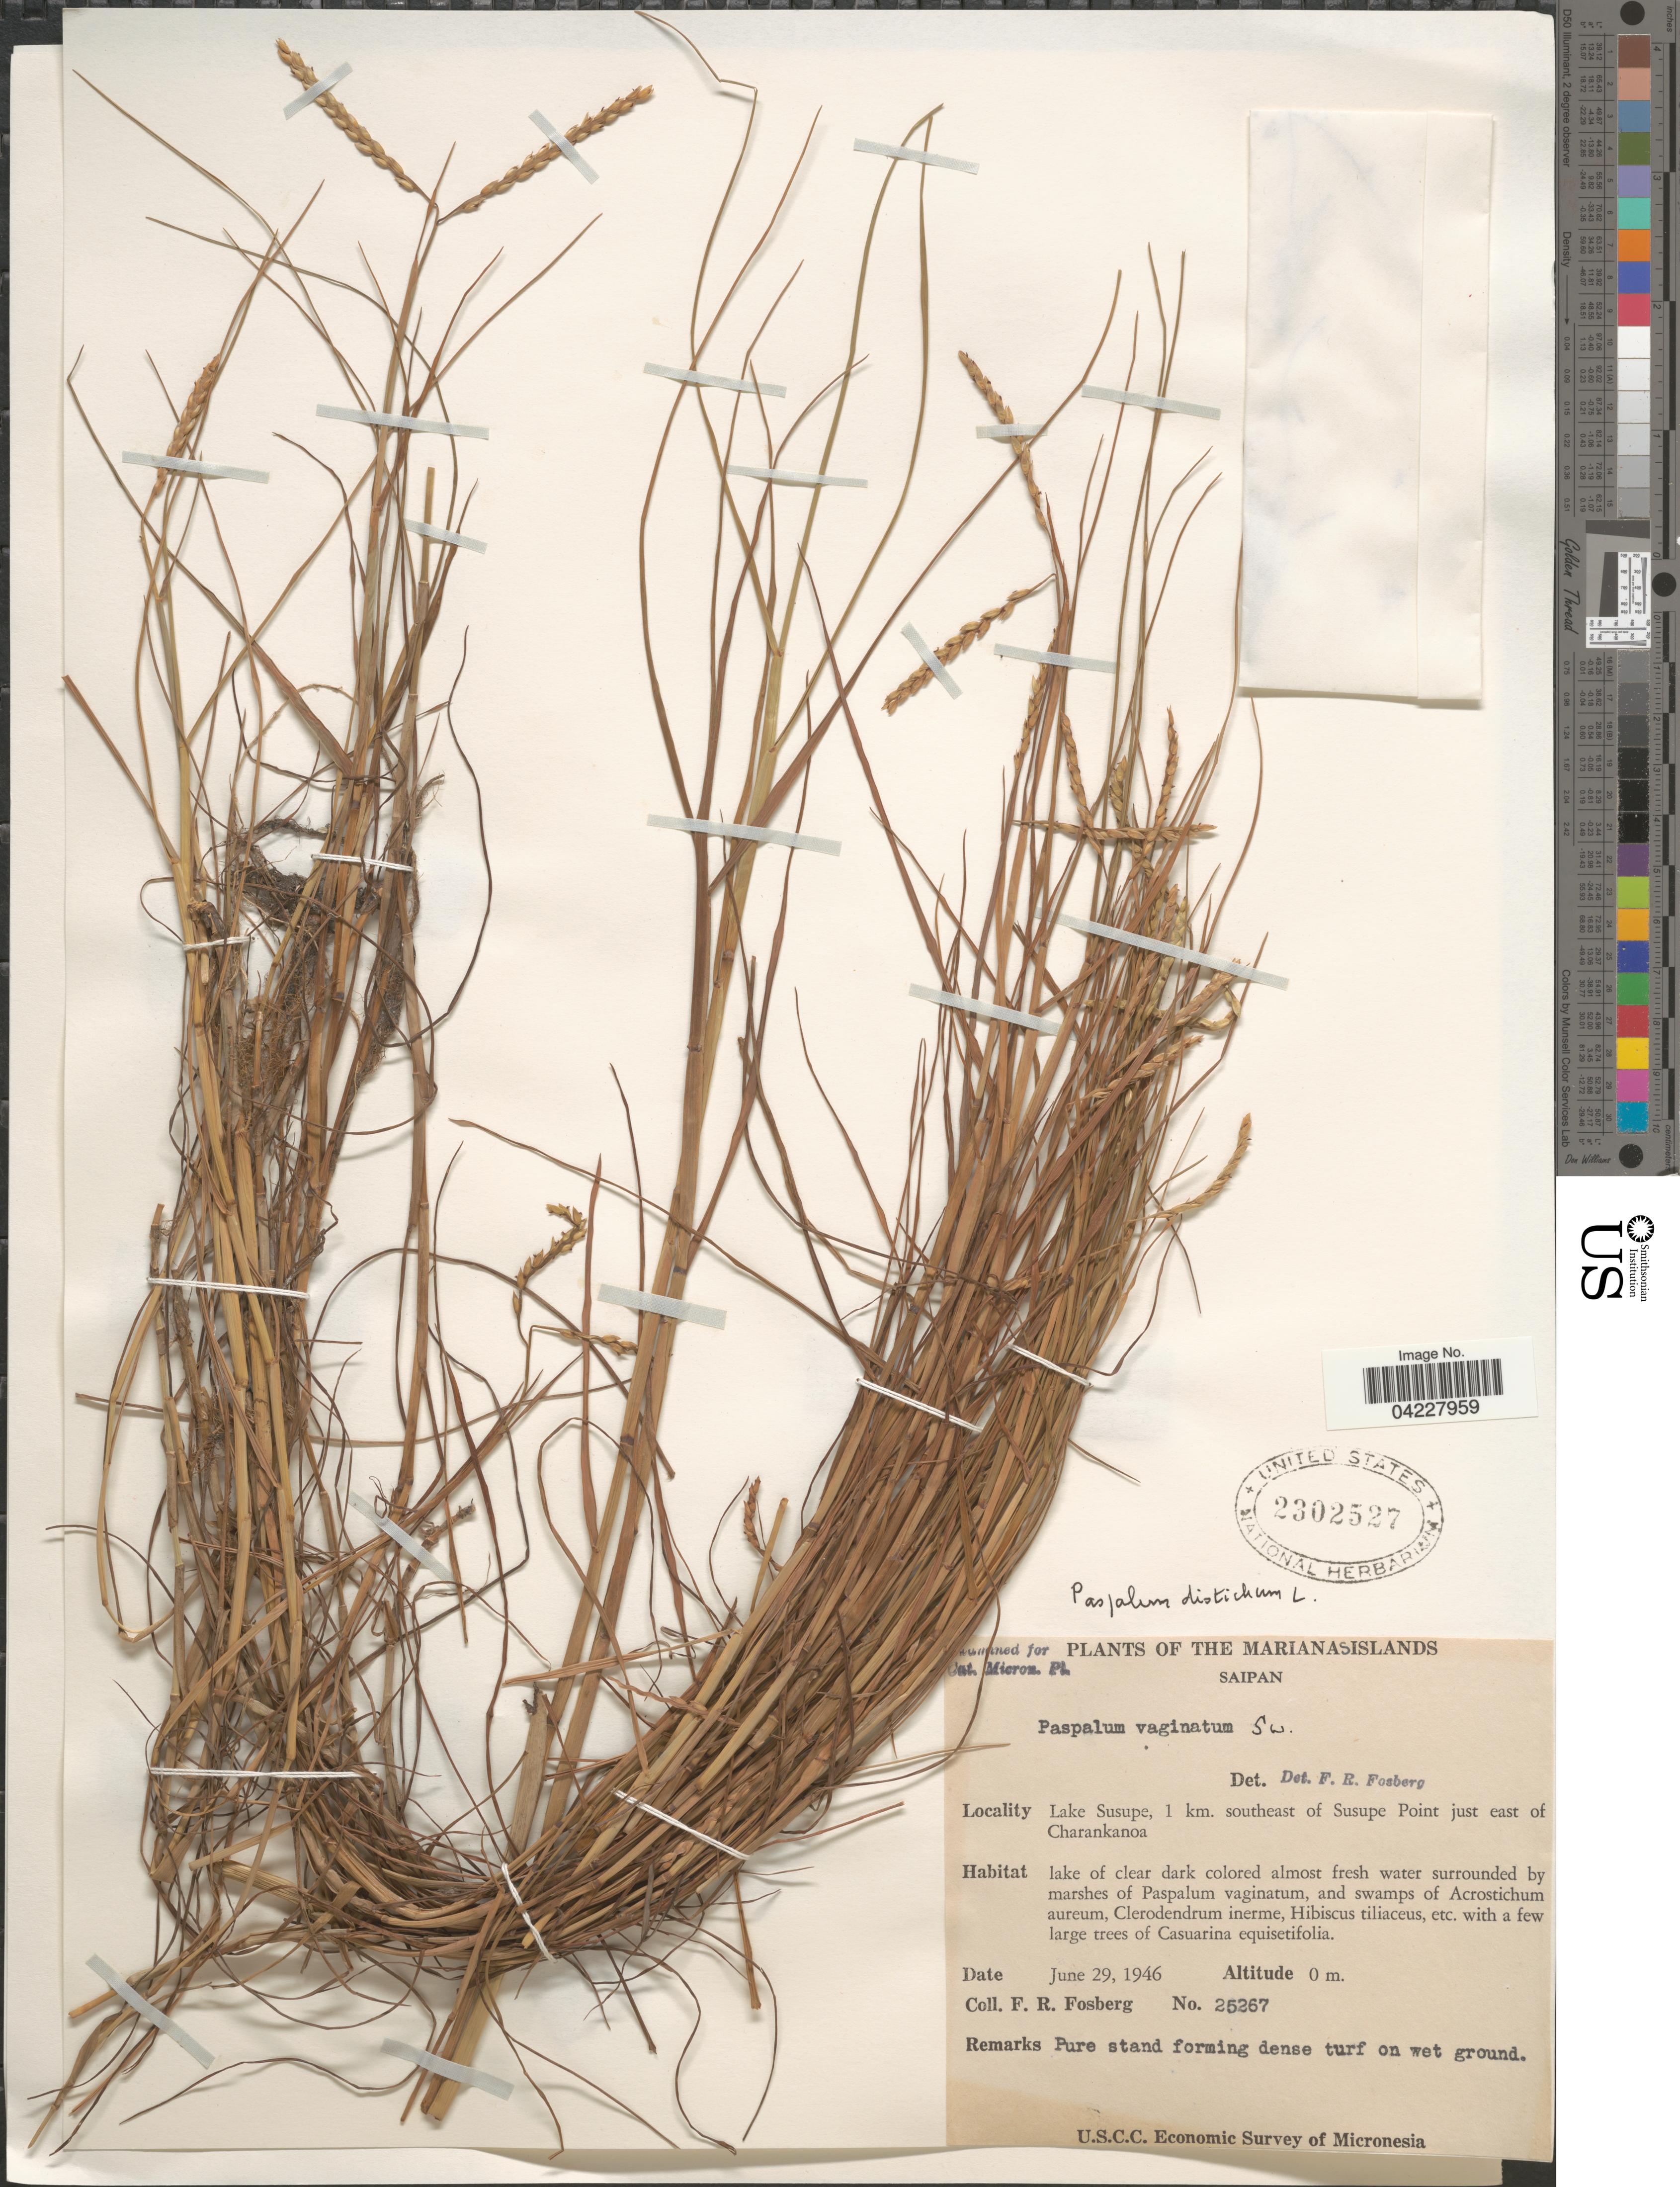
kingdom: Plantae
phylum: Tracheophyta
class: Liliopsida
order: Poales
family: Poaceae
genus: Paspalum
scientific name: Paspalum distichum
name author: L.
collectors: F. R. Fosberg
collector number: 25267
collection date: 1946-06-29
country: Northern Mariana Islands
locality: The Marianas Islands. Saipan. Lake Susupe, 1 km. southeast of Susupe Point just east of Charankanoa. U.S.C.C. Economic Survey of Micronesia.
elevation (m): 0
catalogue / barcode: US 2302527